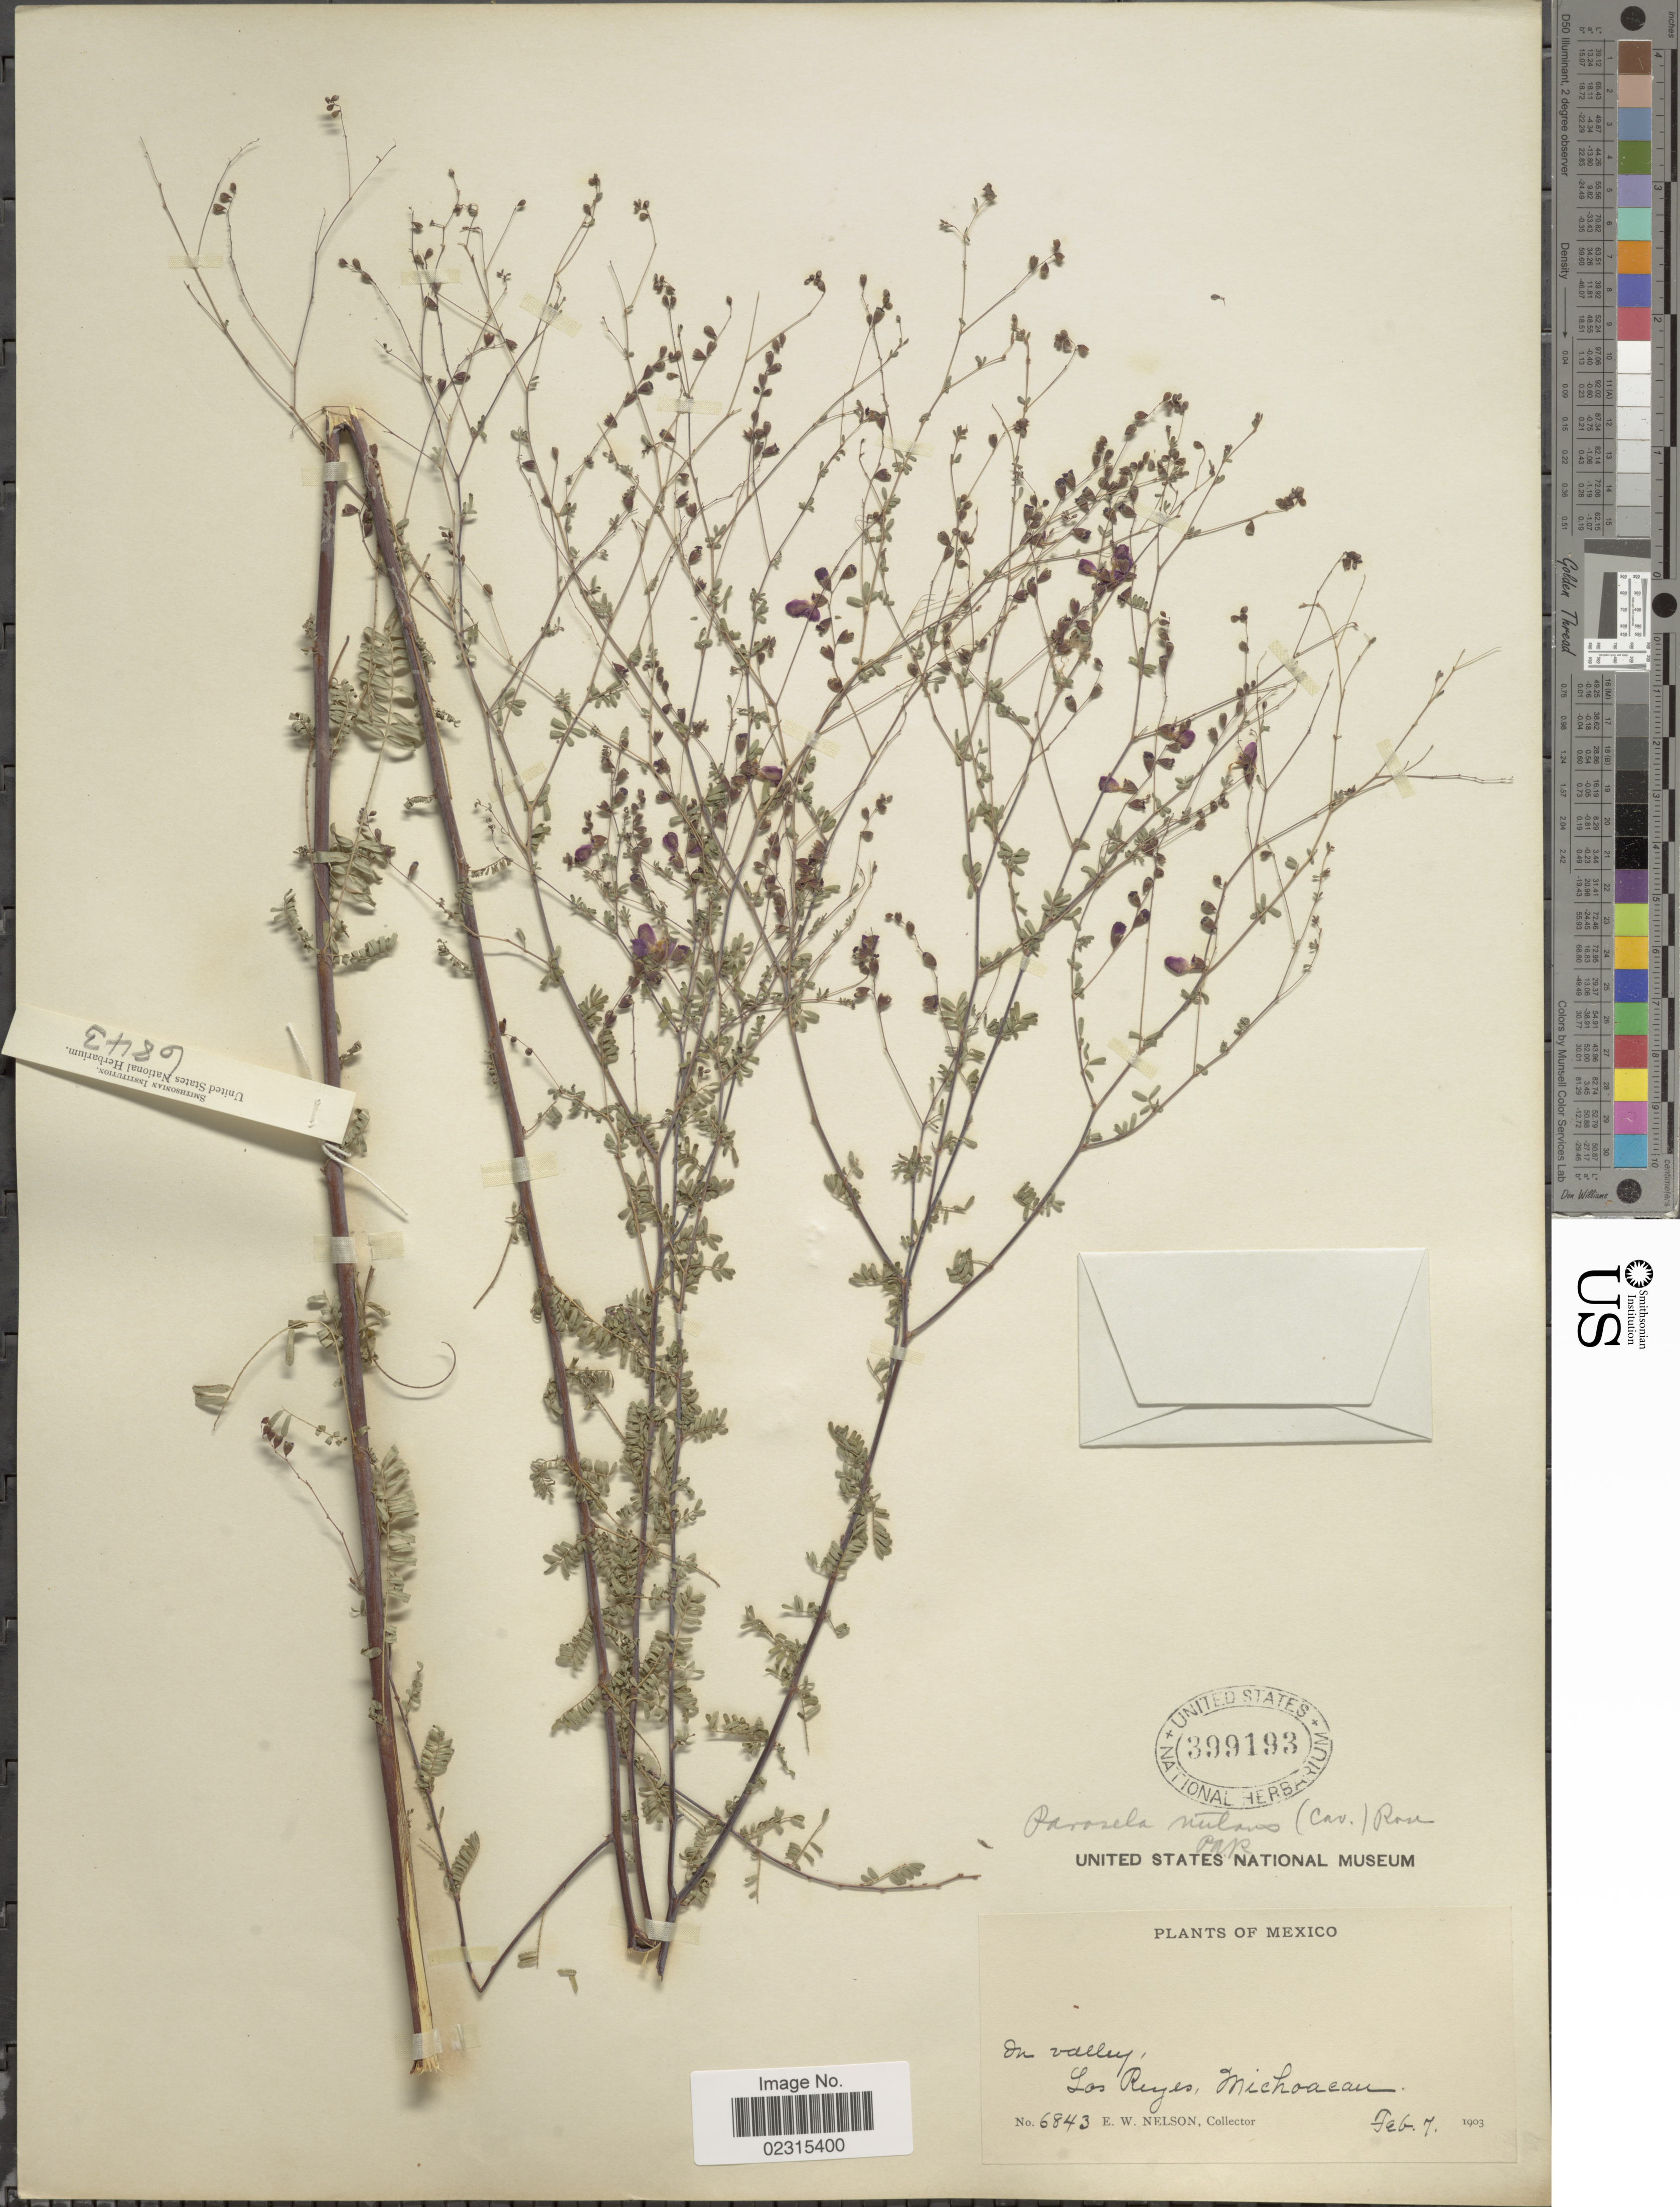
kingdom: Plantae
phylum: Tracheophyta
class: Magnoliopsida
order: Fabales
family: Fabaceae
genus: Marina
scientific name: Marina nutans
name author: (Cav.) Barneby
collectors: E. W. Nelson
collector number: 6843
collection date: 1903-02-07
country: Mexico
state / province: Michoacán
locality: Los Reyes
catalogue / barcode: US 399193